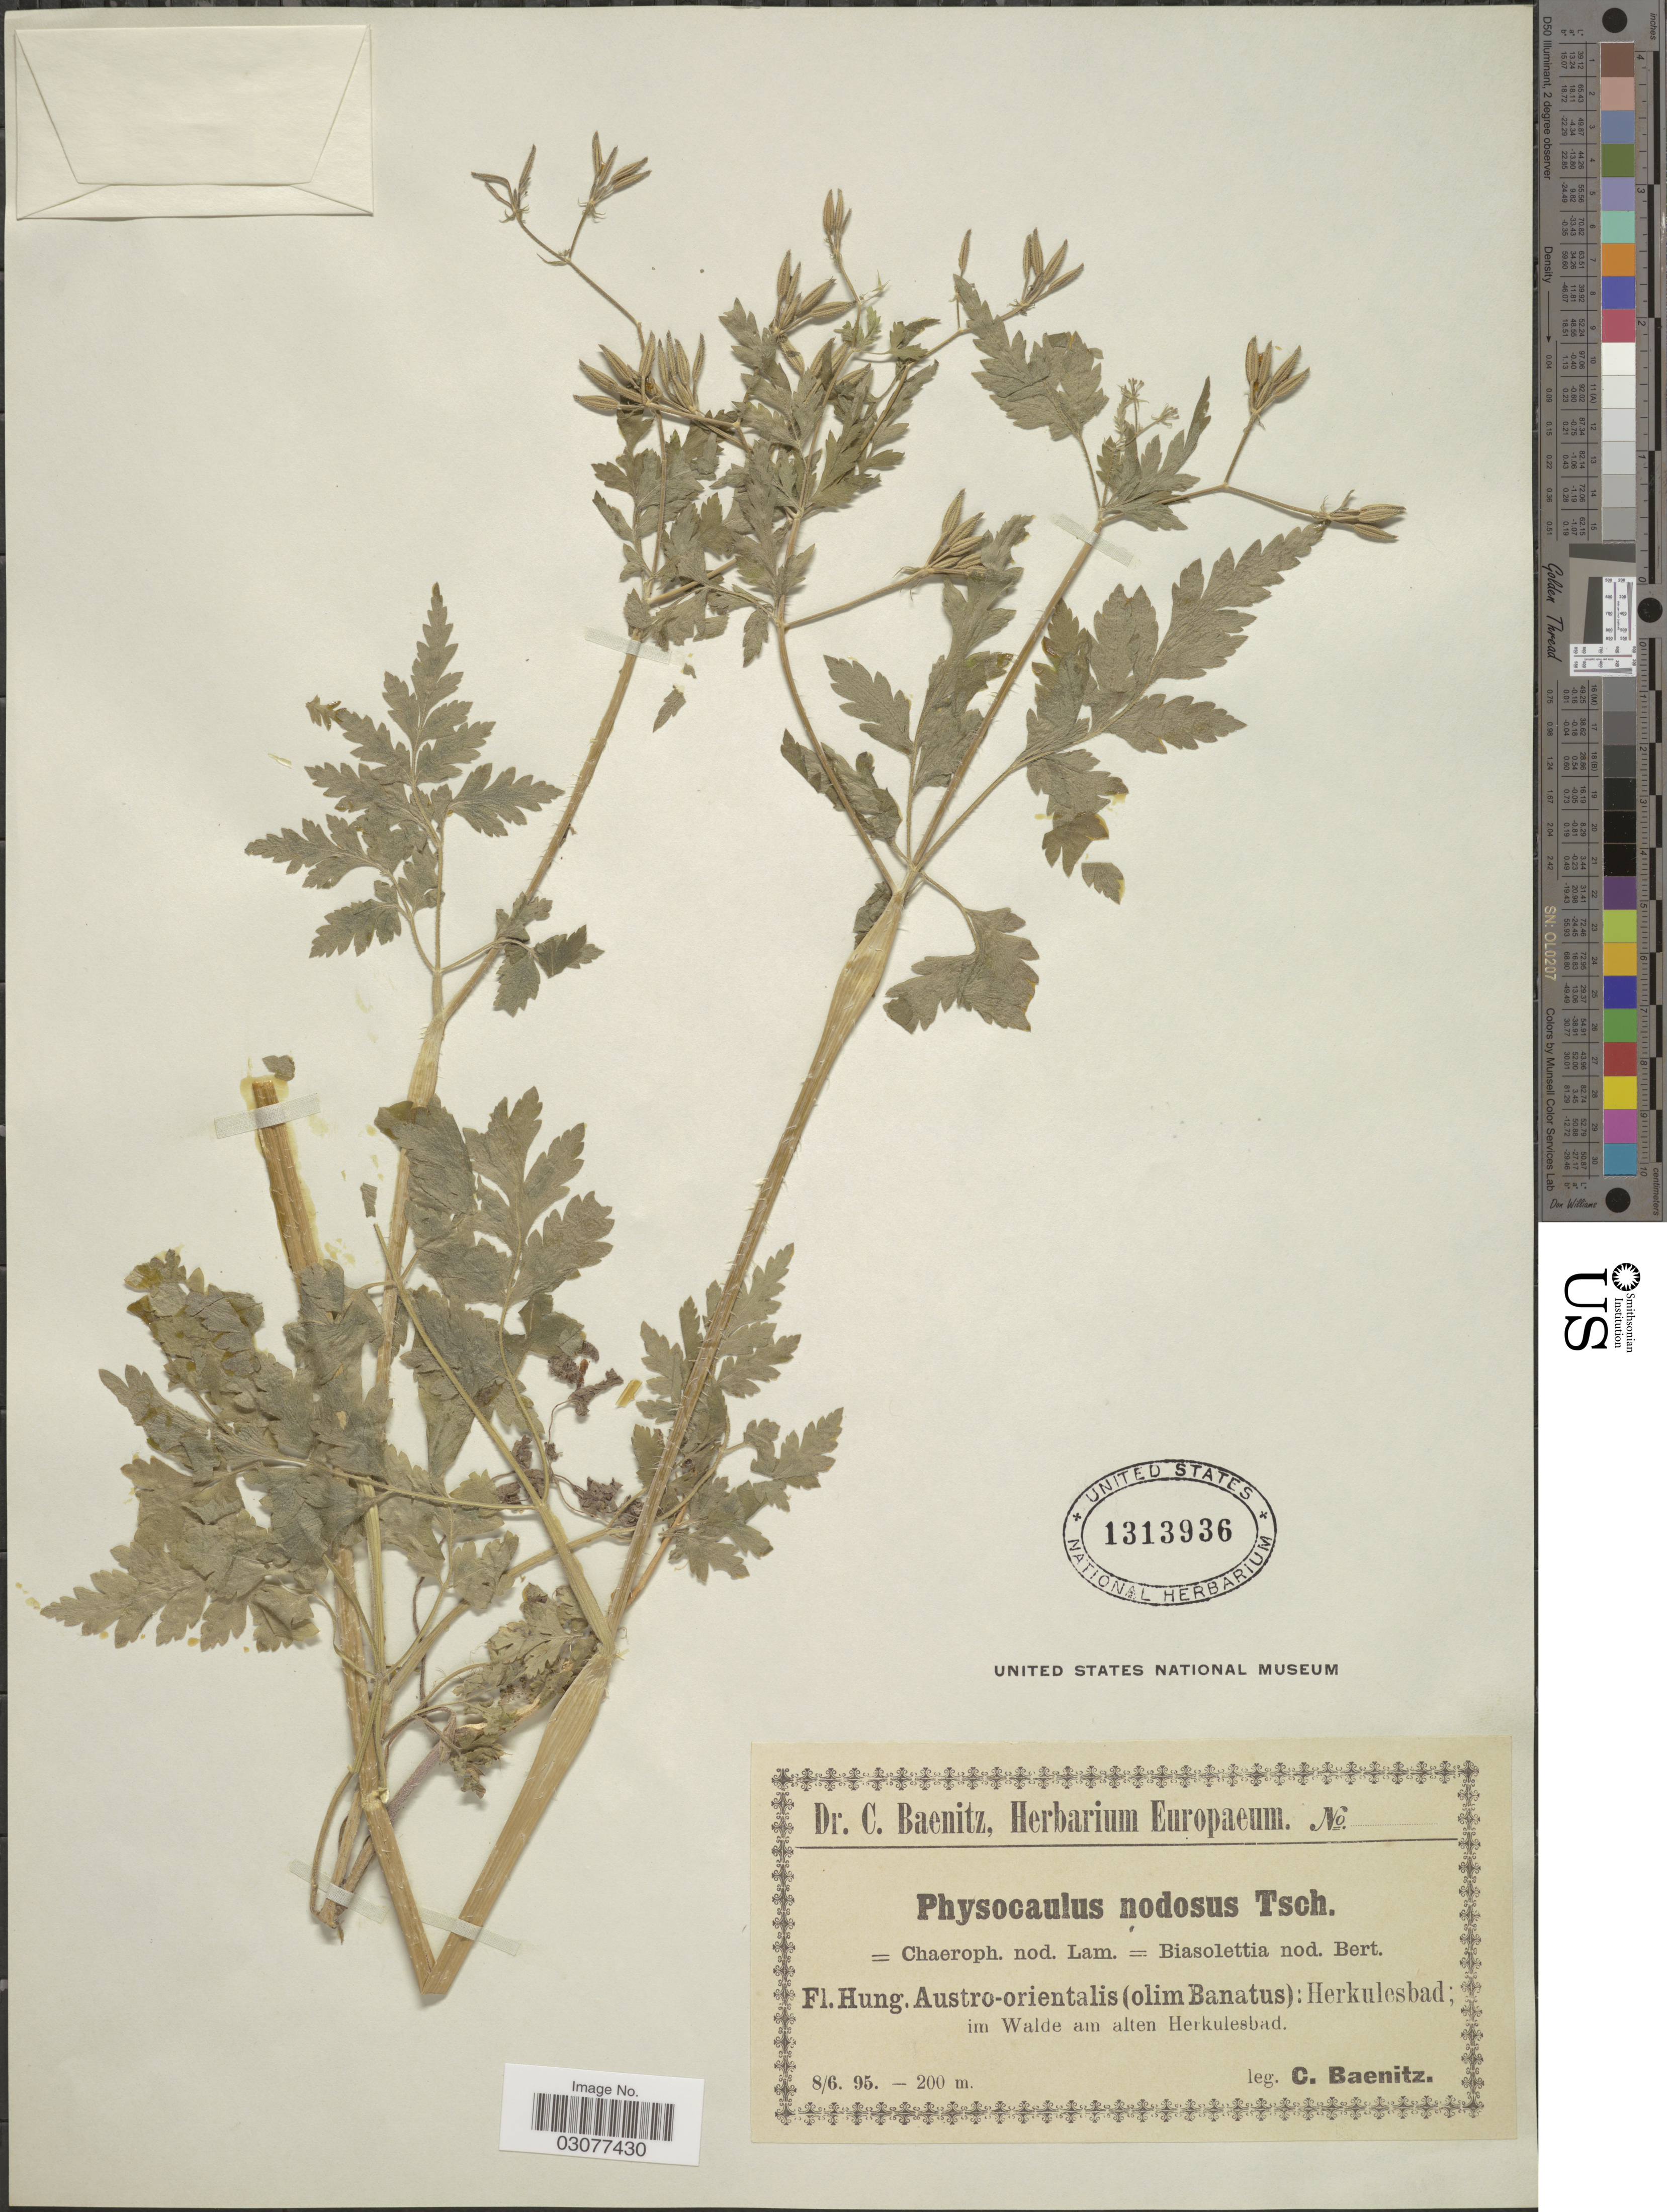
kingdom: Plantae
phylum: Tracheophyta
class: Magnoliopsida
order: Apiales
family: Apiaceae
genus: Physocaulis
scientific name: Physocaulis nodosus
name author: Koch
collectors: C. G. Baenitz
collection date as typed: Transcribed d/m/y: 8/6/95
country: Hungary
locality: Hung. Austro-orientalis (olim Banatus): Herkulesbad; im Walde am alten Herkulesbad.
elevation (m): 200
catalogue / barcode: US 1313936